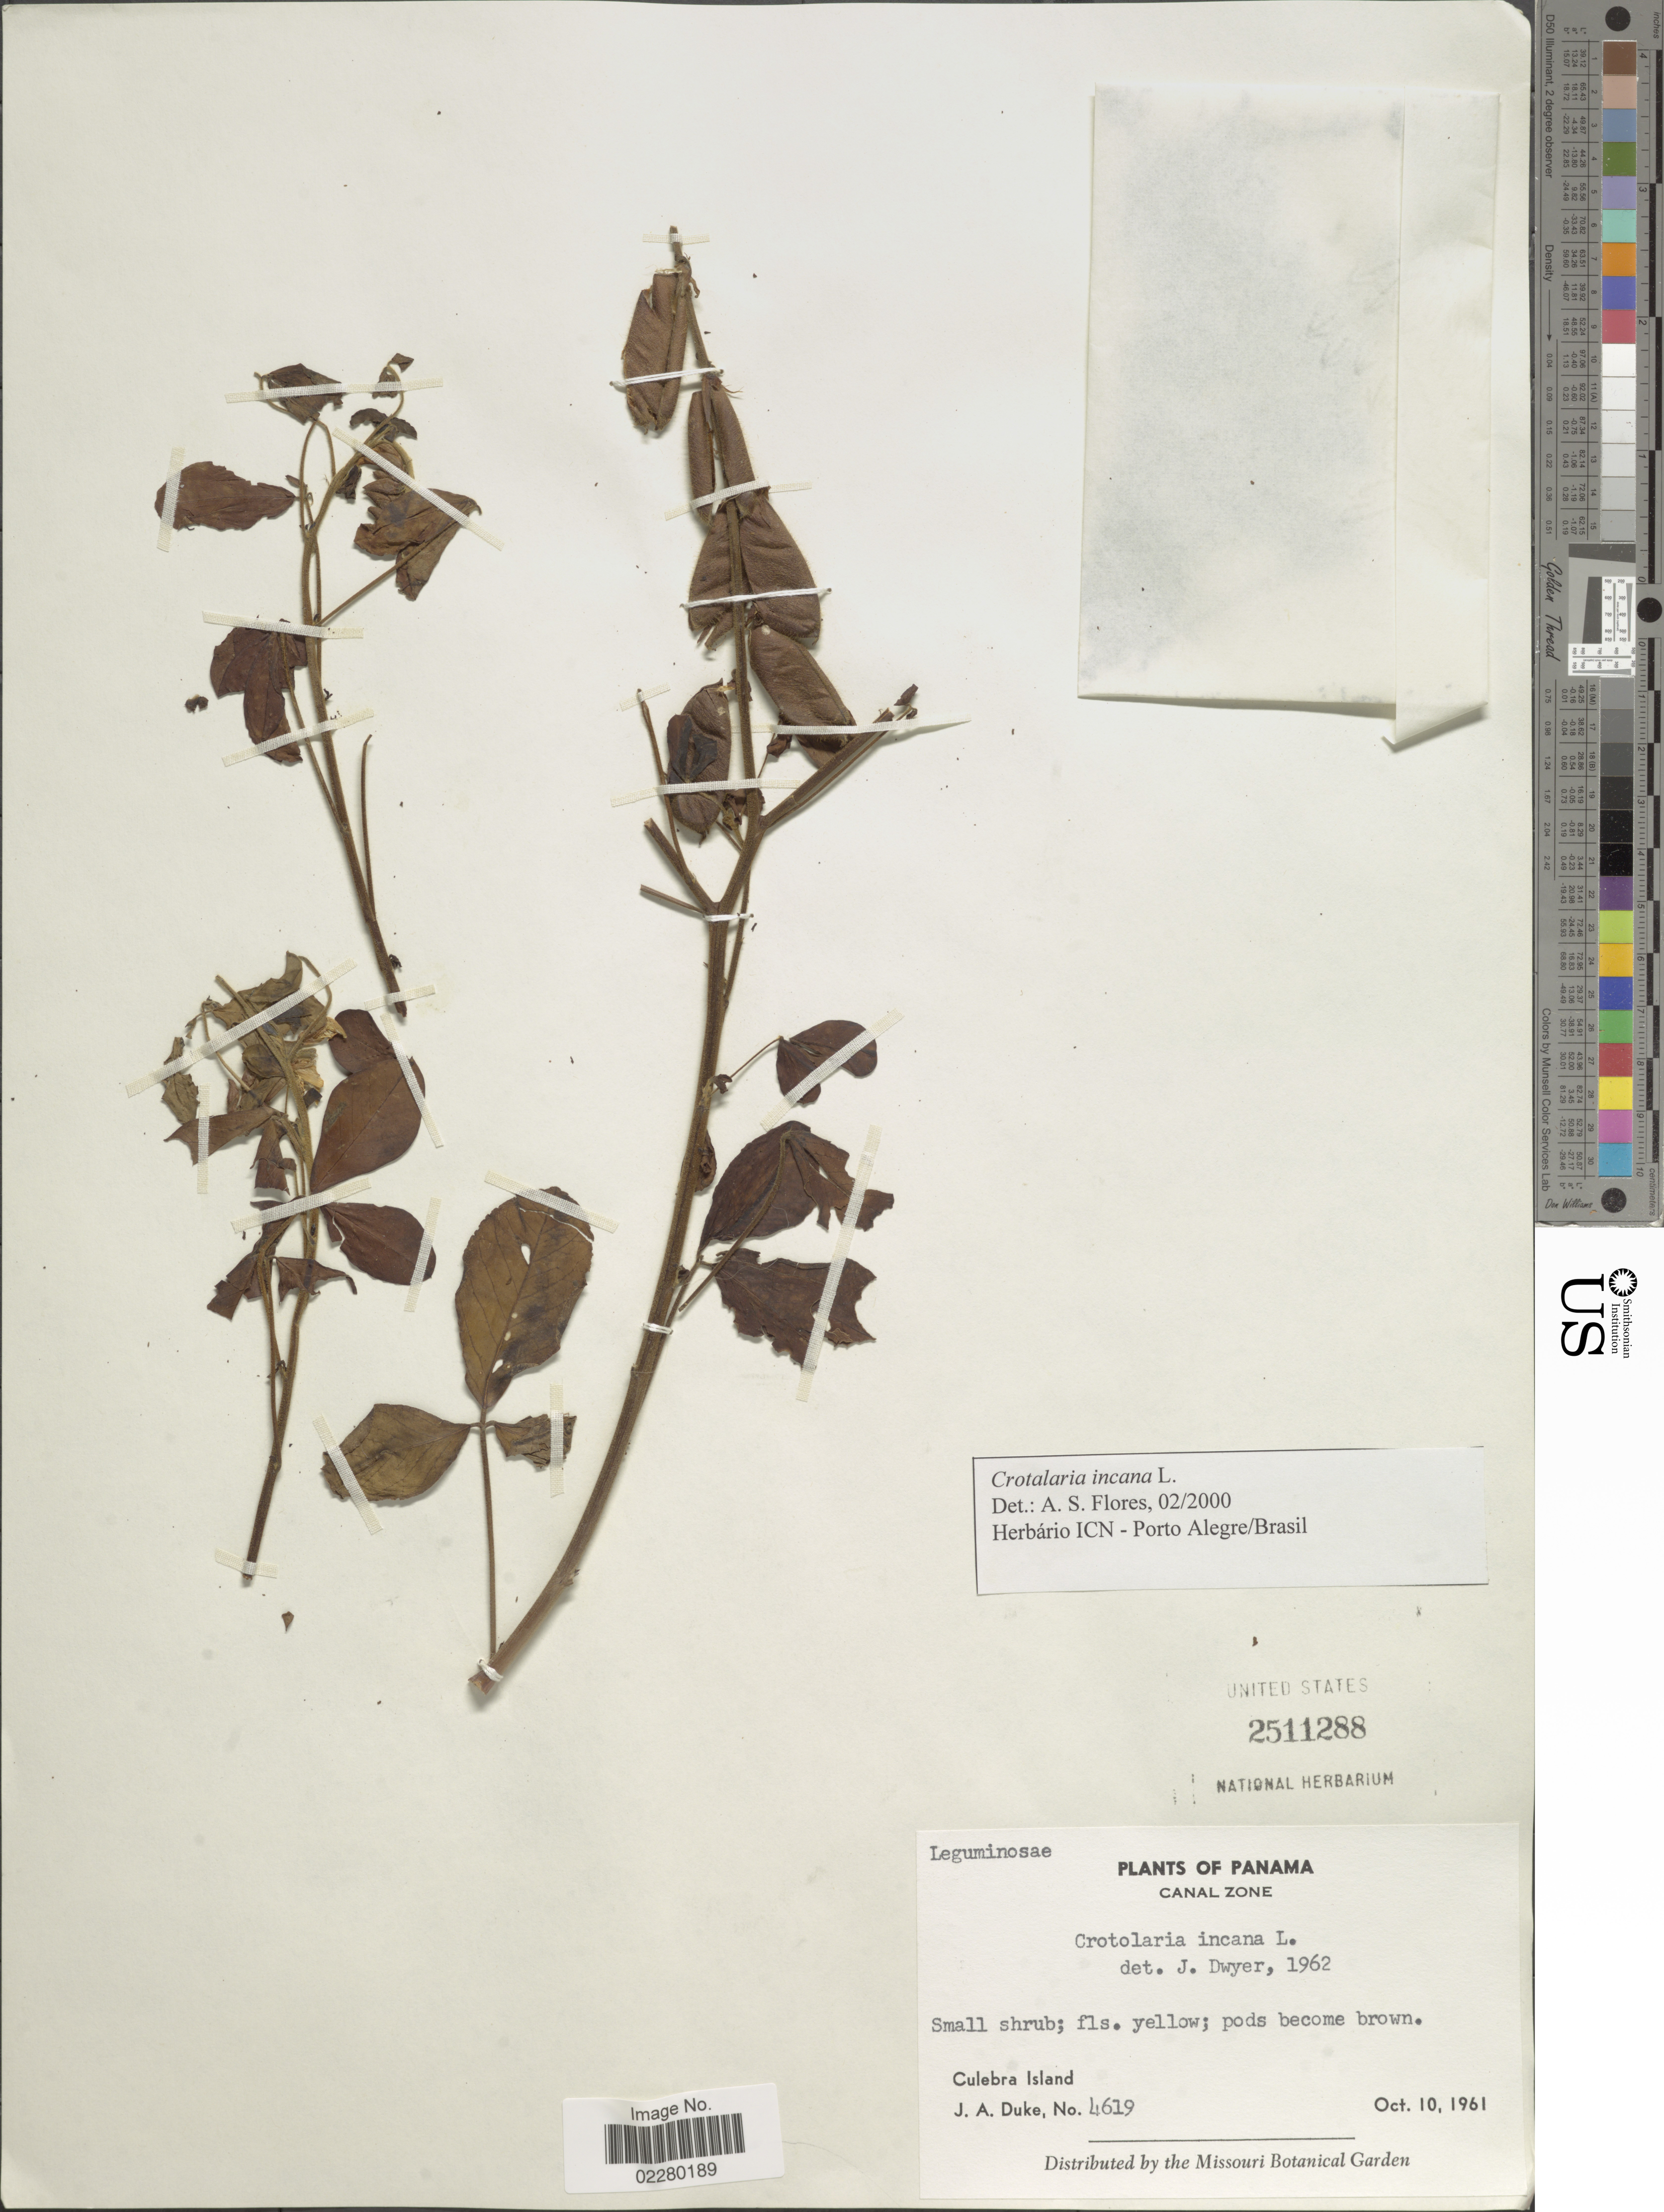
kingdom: Plantae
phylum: Tracheophyta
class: Magnoliopsida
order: Fabales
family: Fabaceae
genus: Crotalaria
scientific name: Crotalaria incana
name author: L.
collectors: J. A. Duke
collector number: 4619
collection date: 1961-10-10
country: Panama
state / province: Colón / Panamá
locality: Canal Zone. Culebra Island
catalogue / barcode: US 2511288